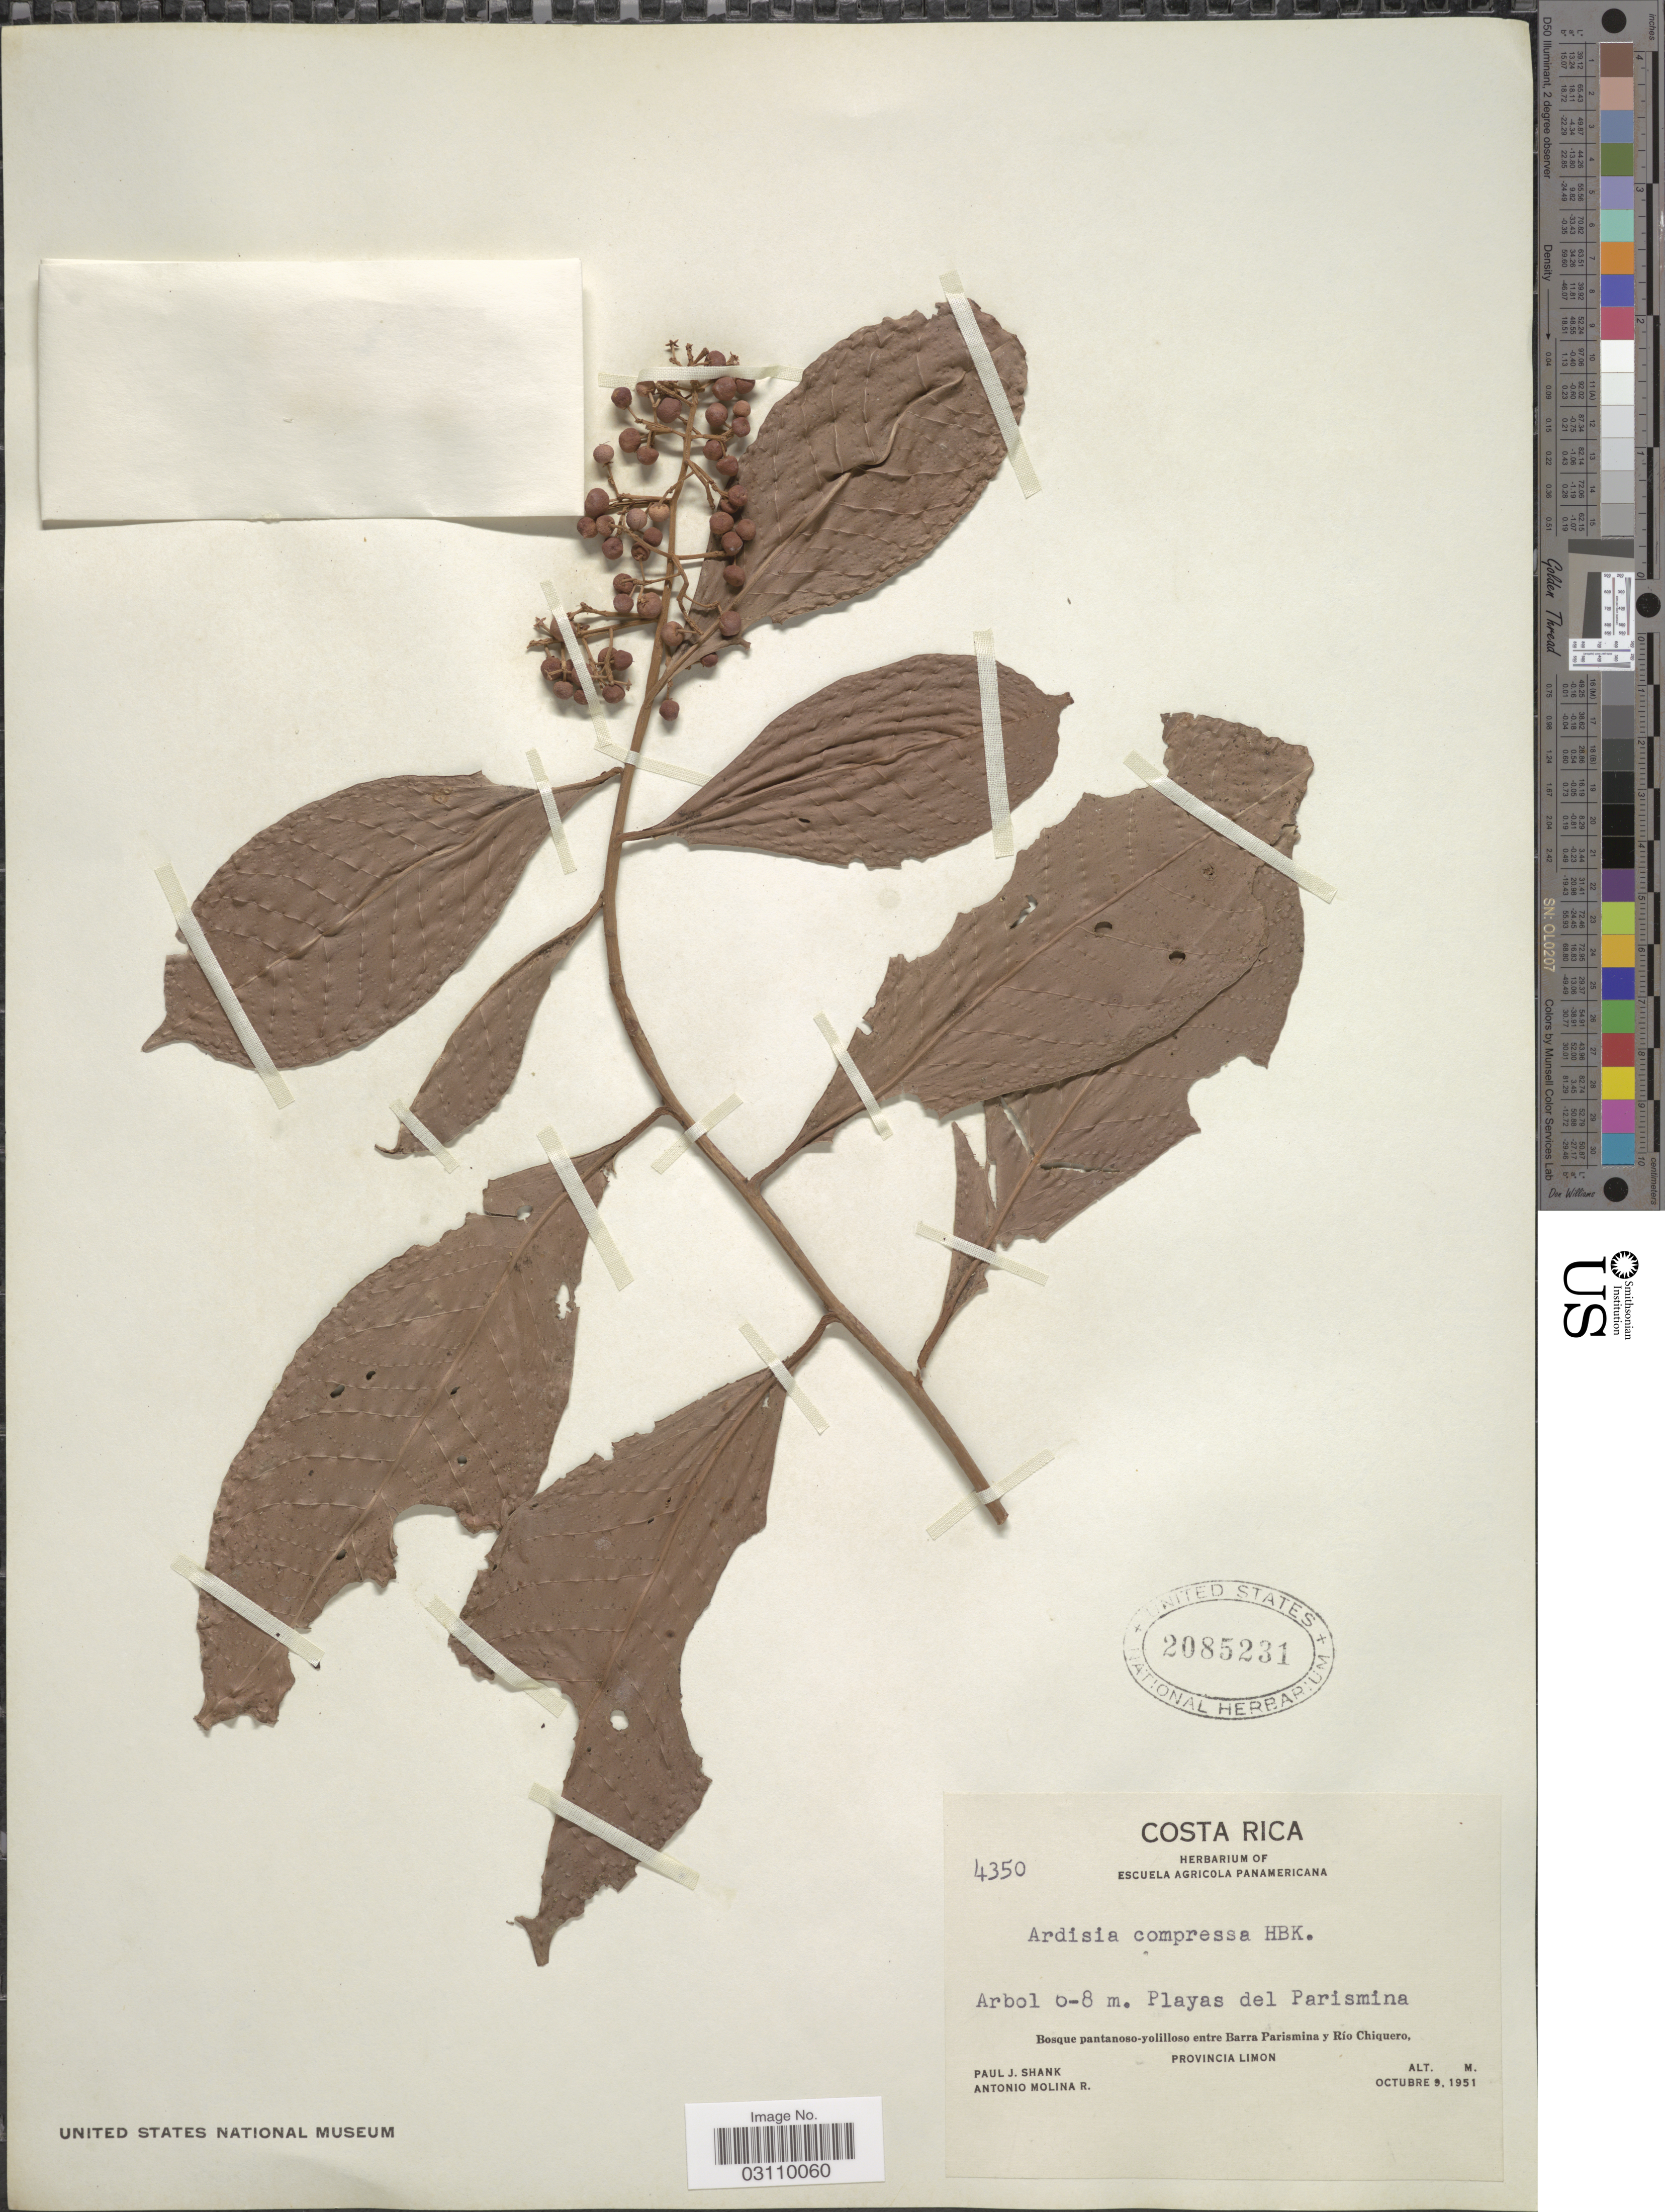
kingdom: Plantae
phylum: Tracheophyta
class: Magnoliopsida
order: Ericales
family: Primulaceae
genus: Ardisia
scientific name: Ardisia compressa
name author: Kunth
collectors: P. J. Shank & A. Molina R.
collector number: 4350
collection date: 1951-10-09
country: Costa Rica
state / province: Limón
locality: Playas del Parismina. Bosque pantanoso-yolilloso entre Barra Parismina y Río Chiquero.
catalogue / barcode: US 2085231